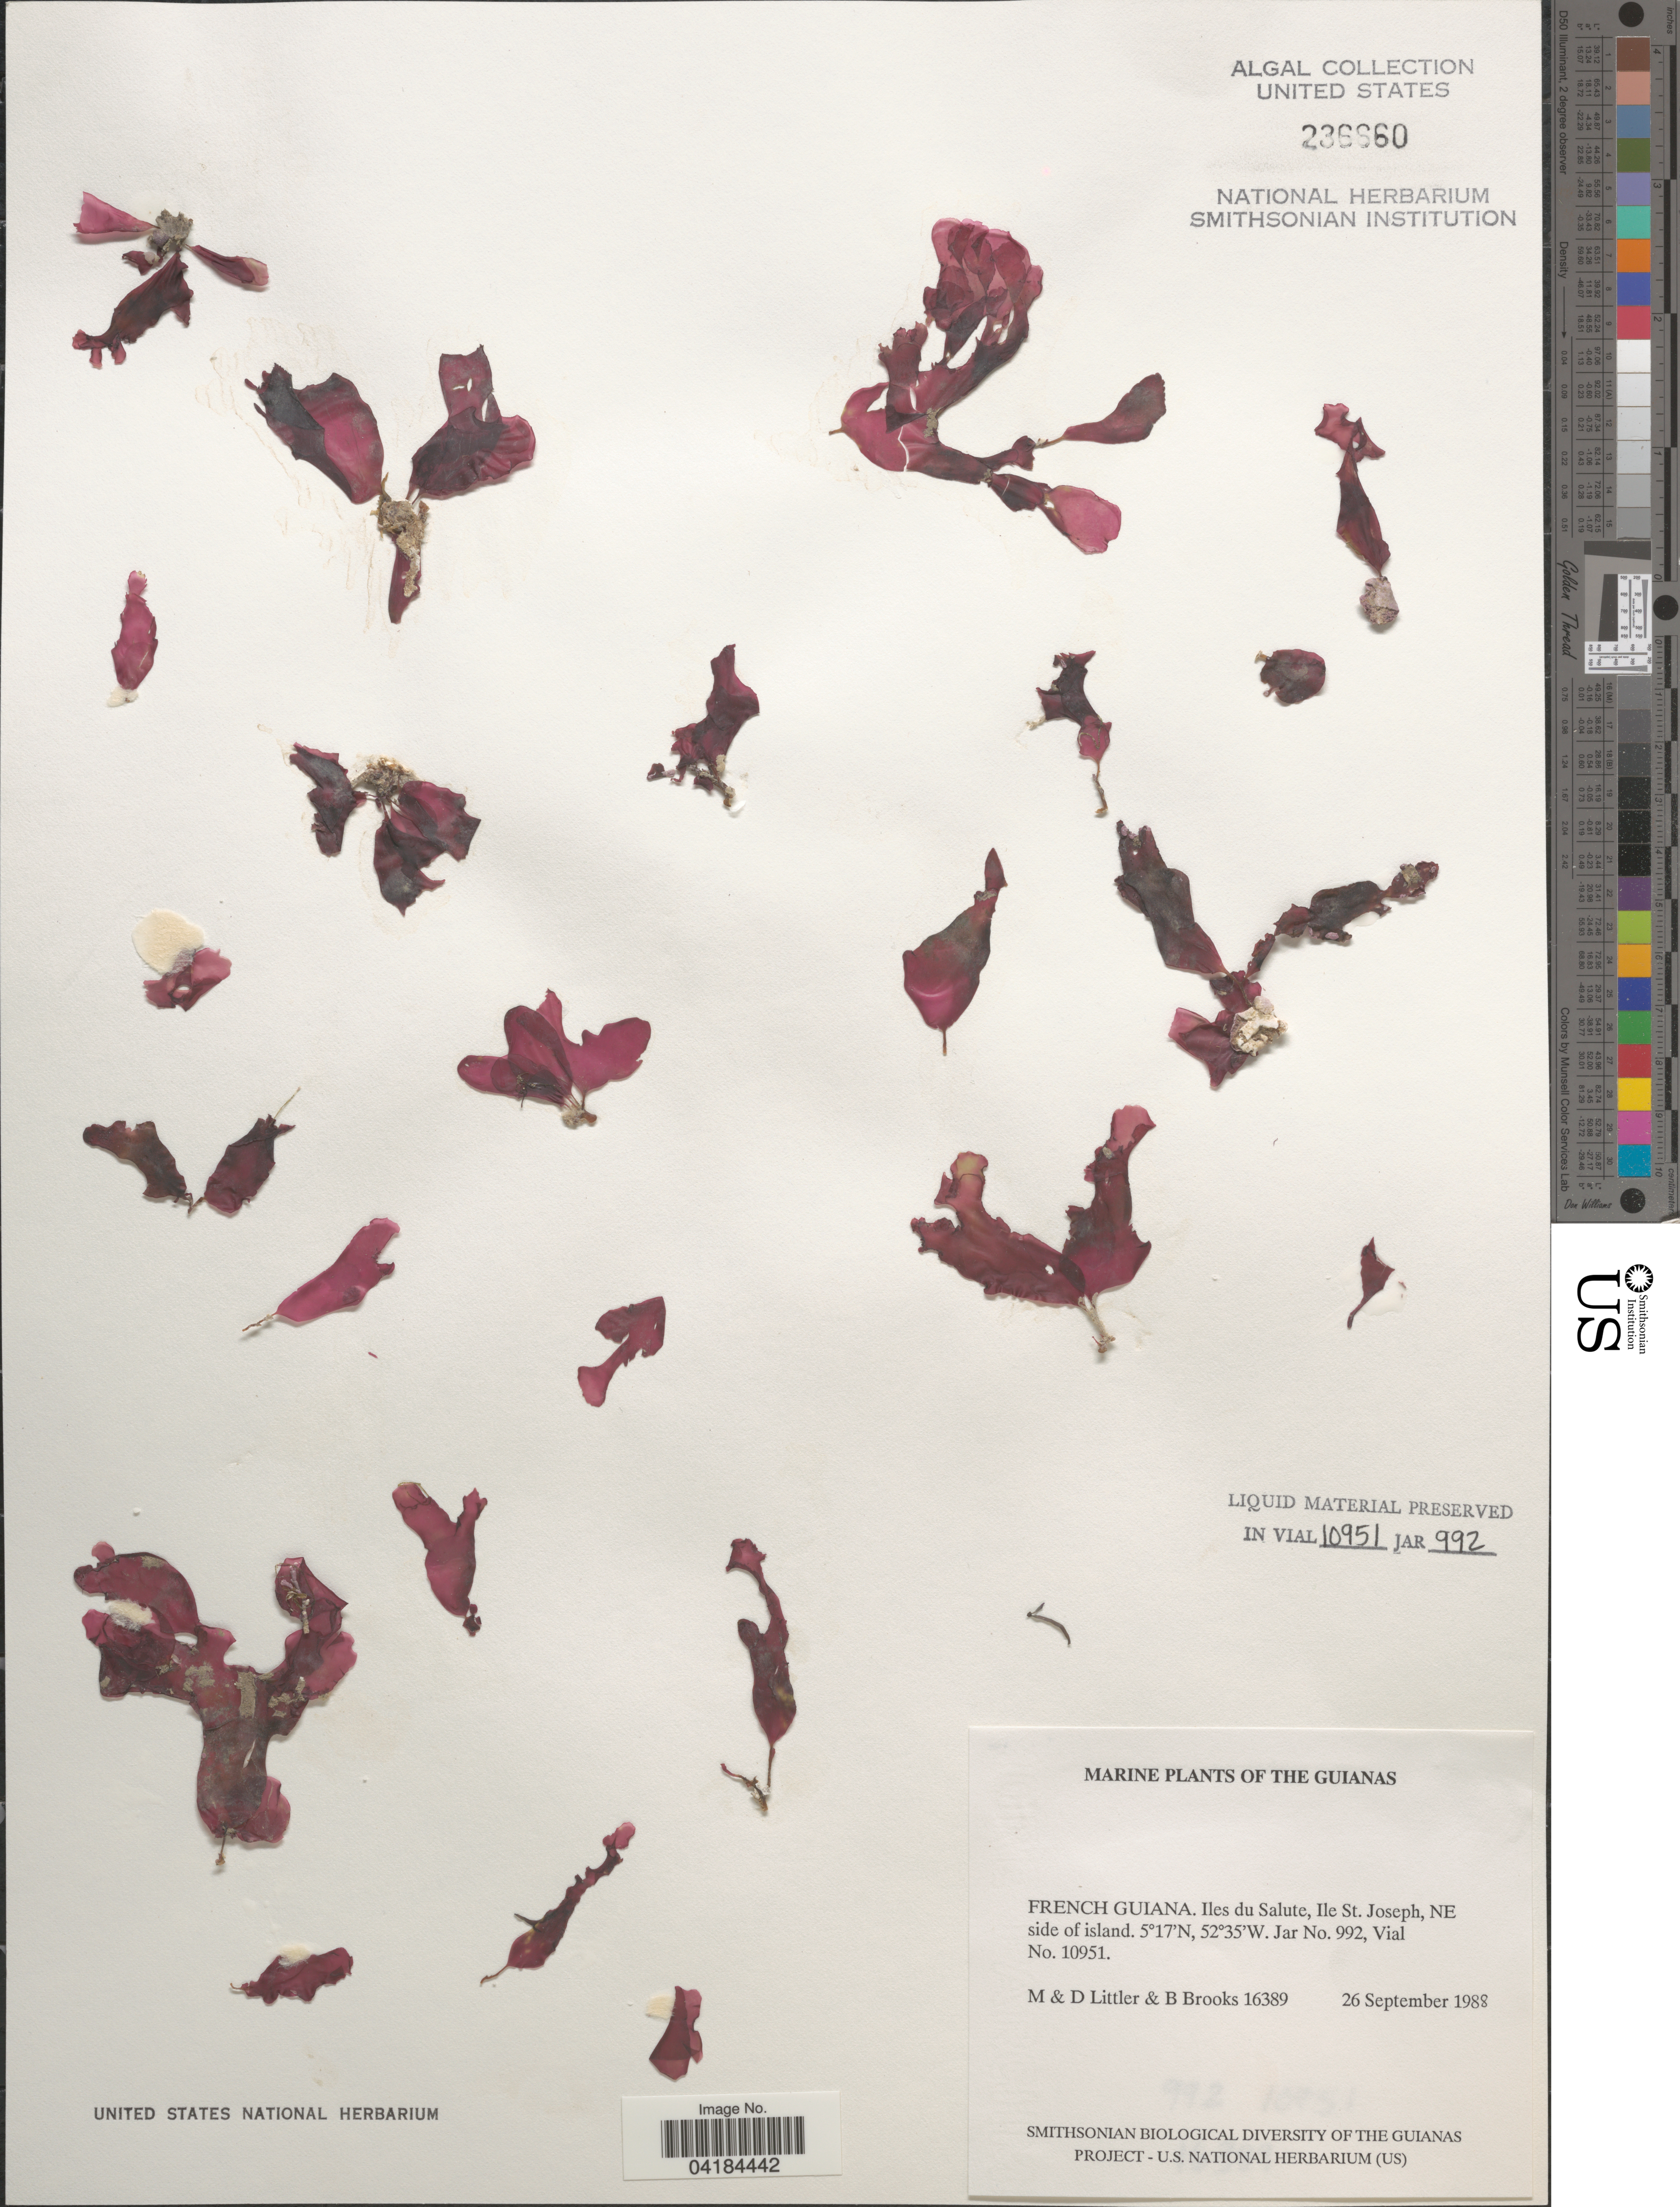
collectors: M. Littler, D. S. Littler & B. Brooks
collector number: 16389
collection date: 1988-09-26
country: French Guiana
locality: The Guianas. Iles du Salute, Ile St. Joseph, NE side of island.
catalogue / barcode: US 236660